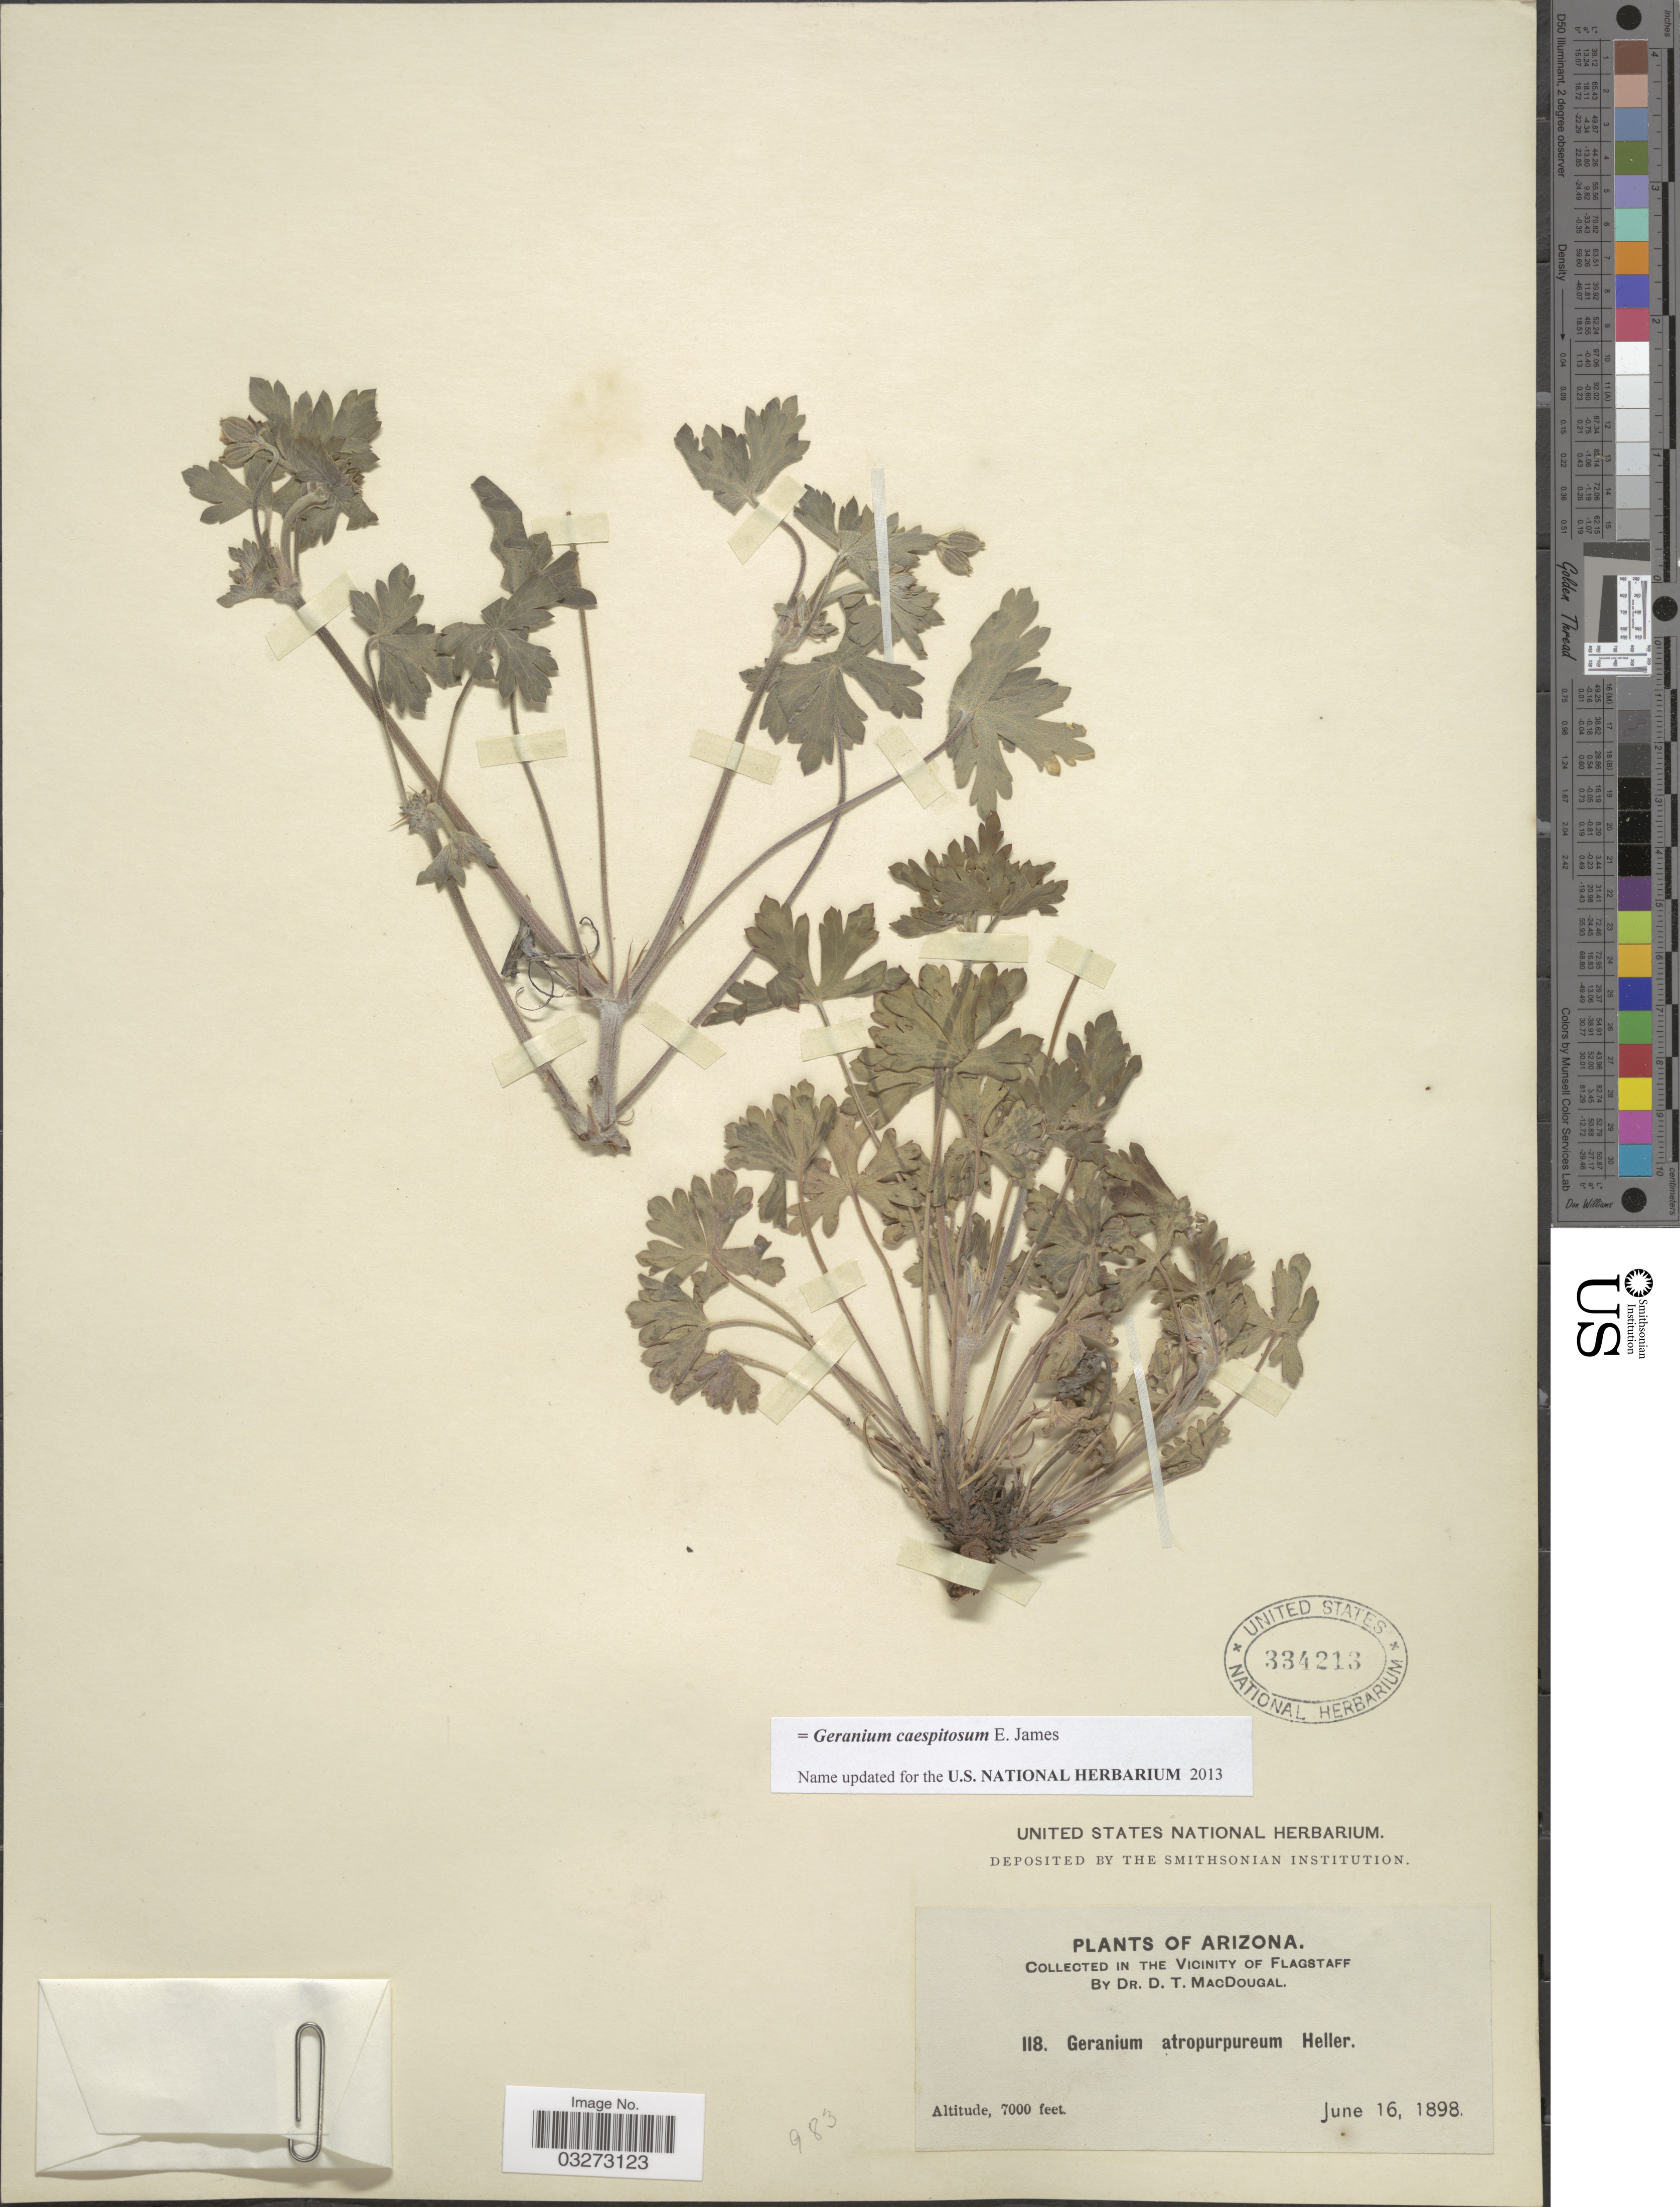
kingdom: Plantae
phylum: Tracheophyta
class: Magnoliopsida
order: Geraniales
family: Geraniaceae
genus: Geranium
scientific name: Geranium caespitosum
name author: E. James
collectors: D. T. MacDougal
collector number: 118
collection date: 1898-06-16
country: United States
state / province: Arizona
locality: In the Vicinity of Flagstaff.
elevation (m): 2134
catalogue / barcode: US 334213